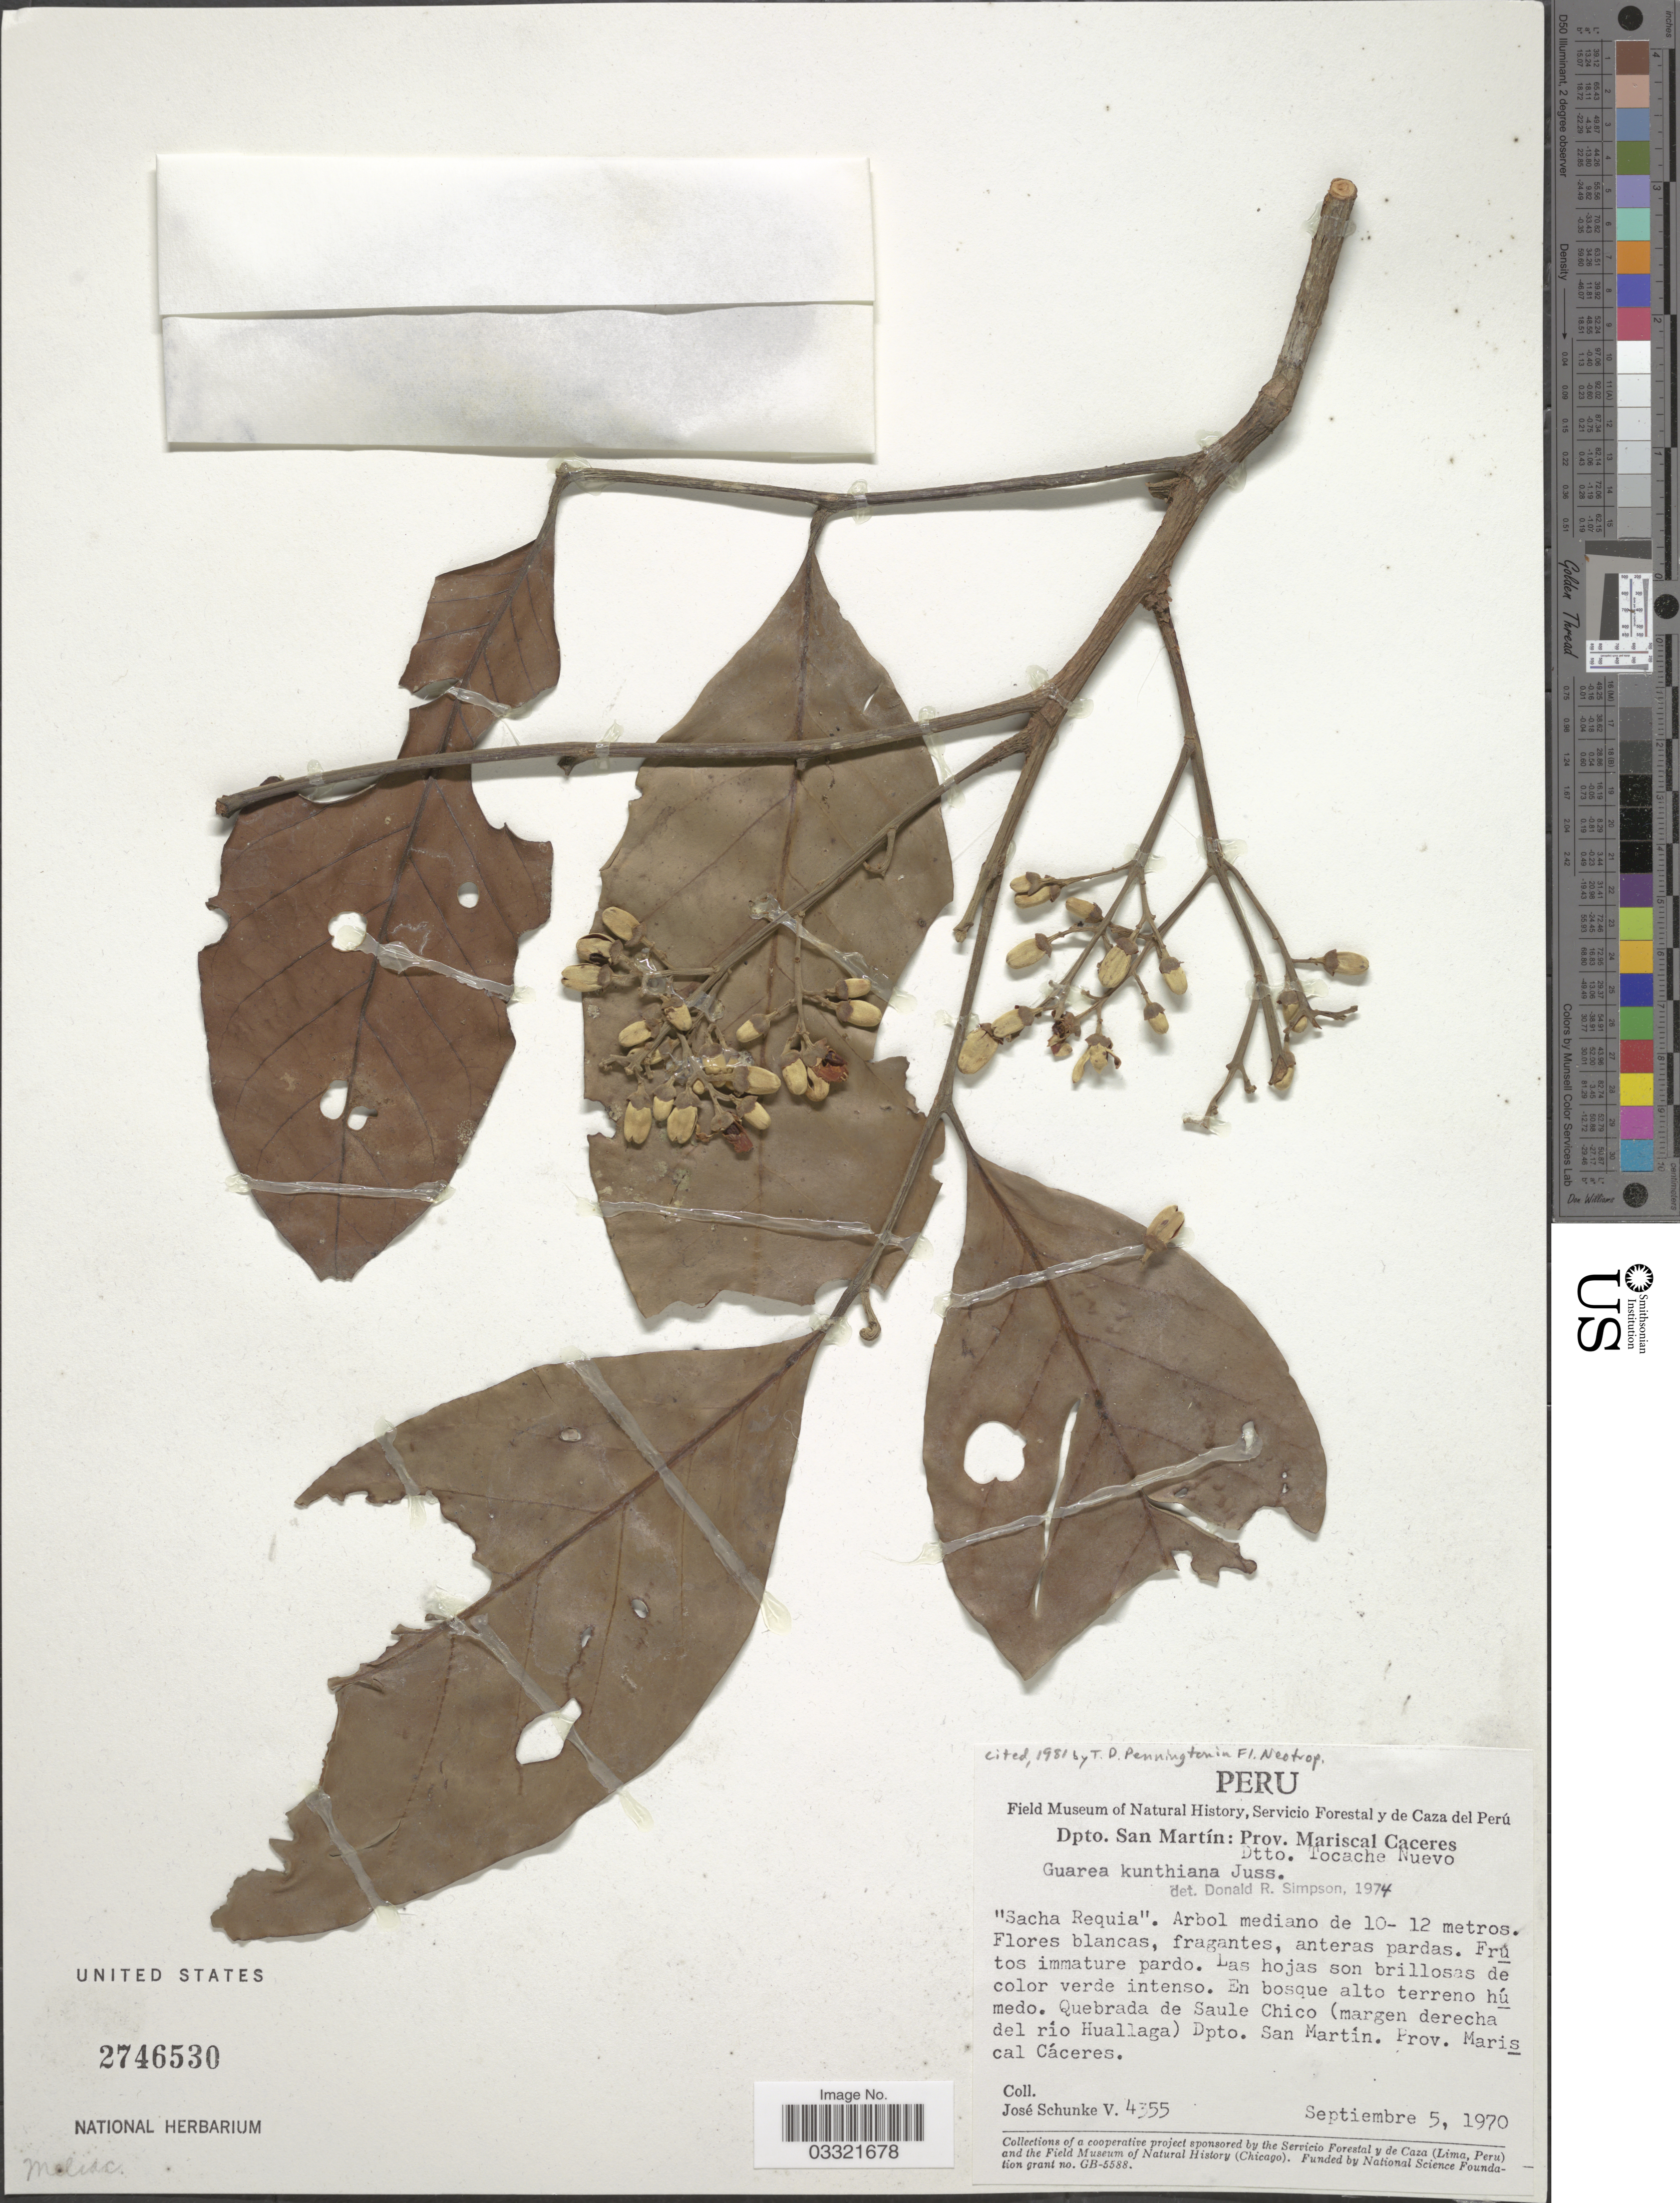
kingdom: Plantae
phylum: Tracheophyta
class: Magnoliopsida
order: Sapindales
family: Meliaceae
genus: Guarea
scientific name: Guarea kunthiana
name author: A. Juss.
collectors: J. Schunke Vigo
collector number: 4355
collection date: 1970-09-05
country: Peru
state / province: San Martín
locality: Dpto. San Martín: Prov. Mariscal Caceres. Dtto: Tocache Nuevo. Quebrada de Saule Chico (margen derecha del río Huallaga) Dpto. San Martín. Prov. Mariscal Cáceres.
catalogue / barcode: US 2746530